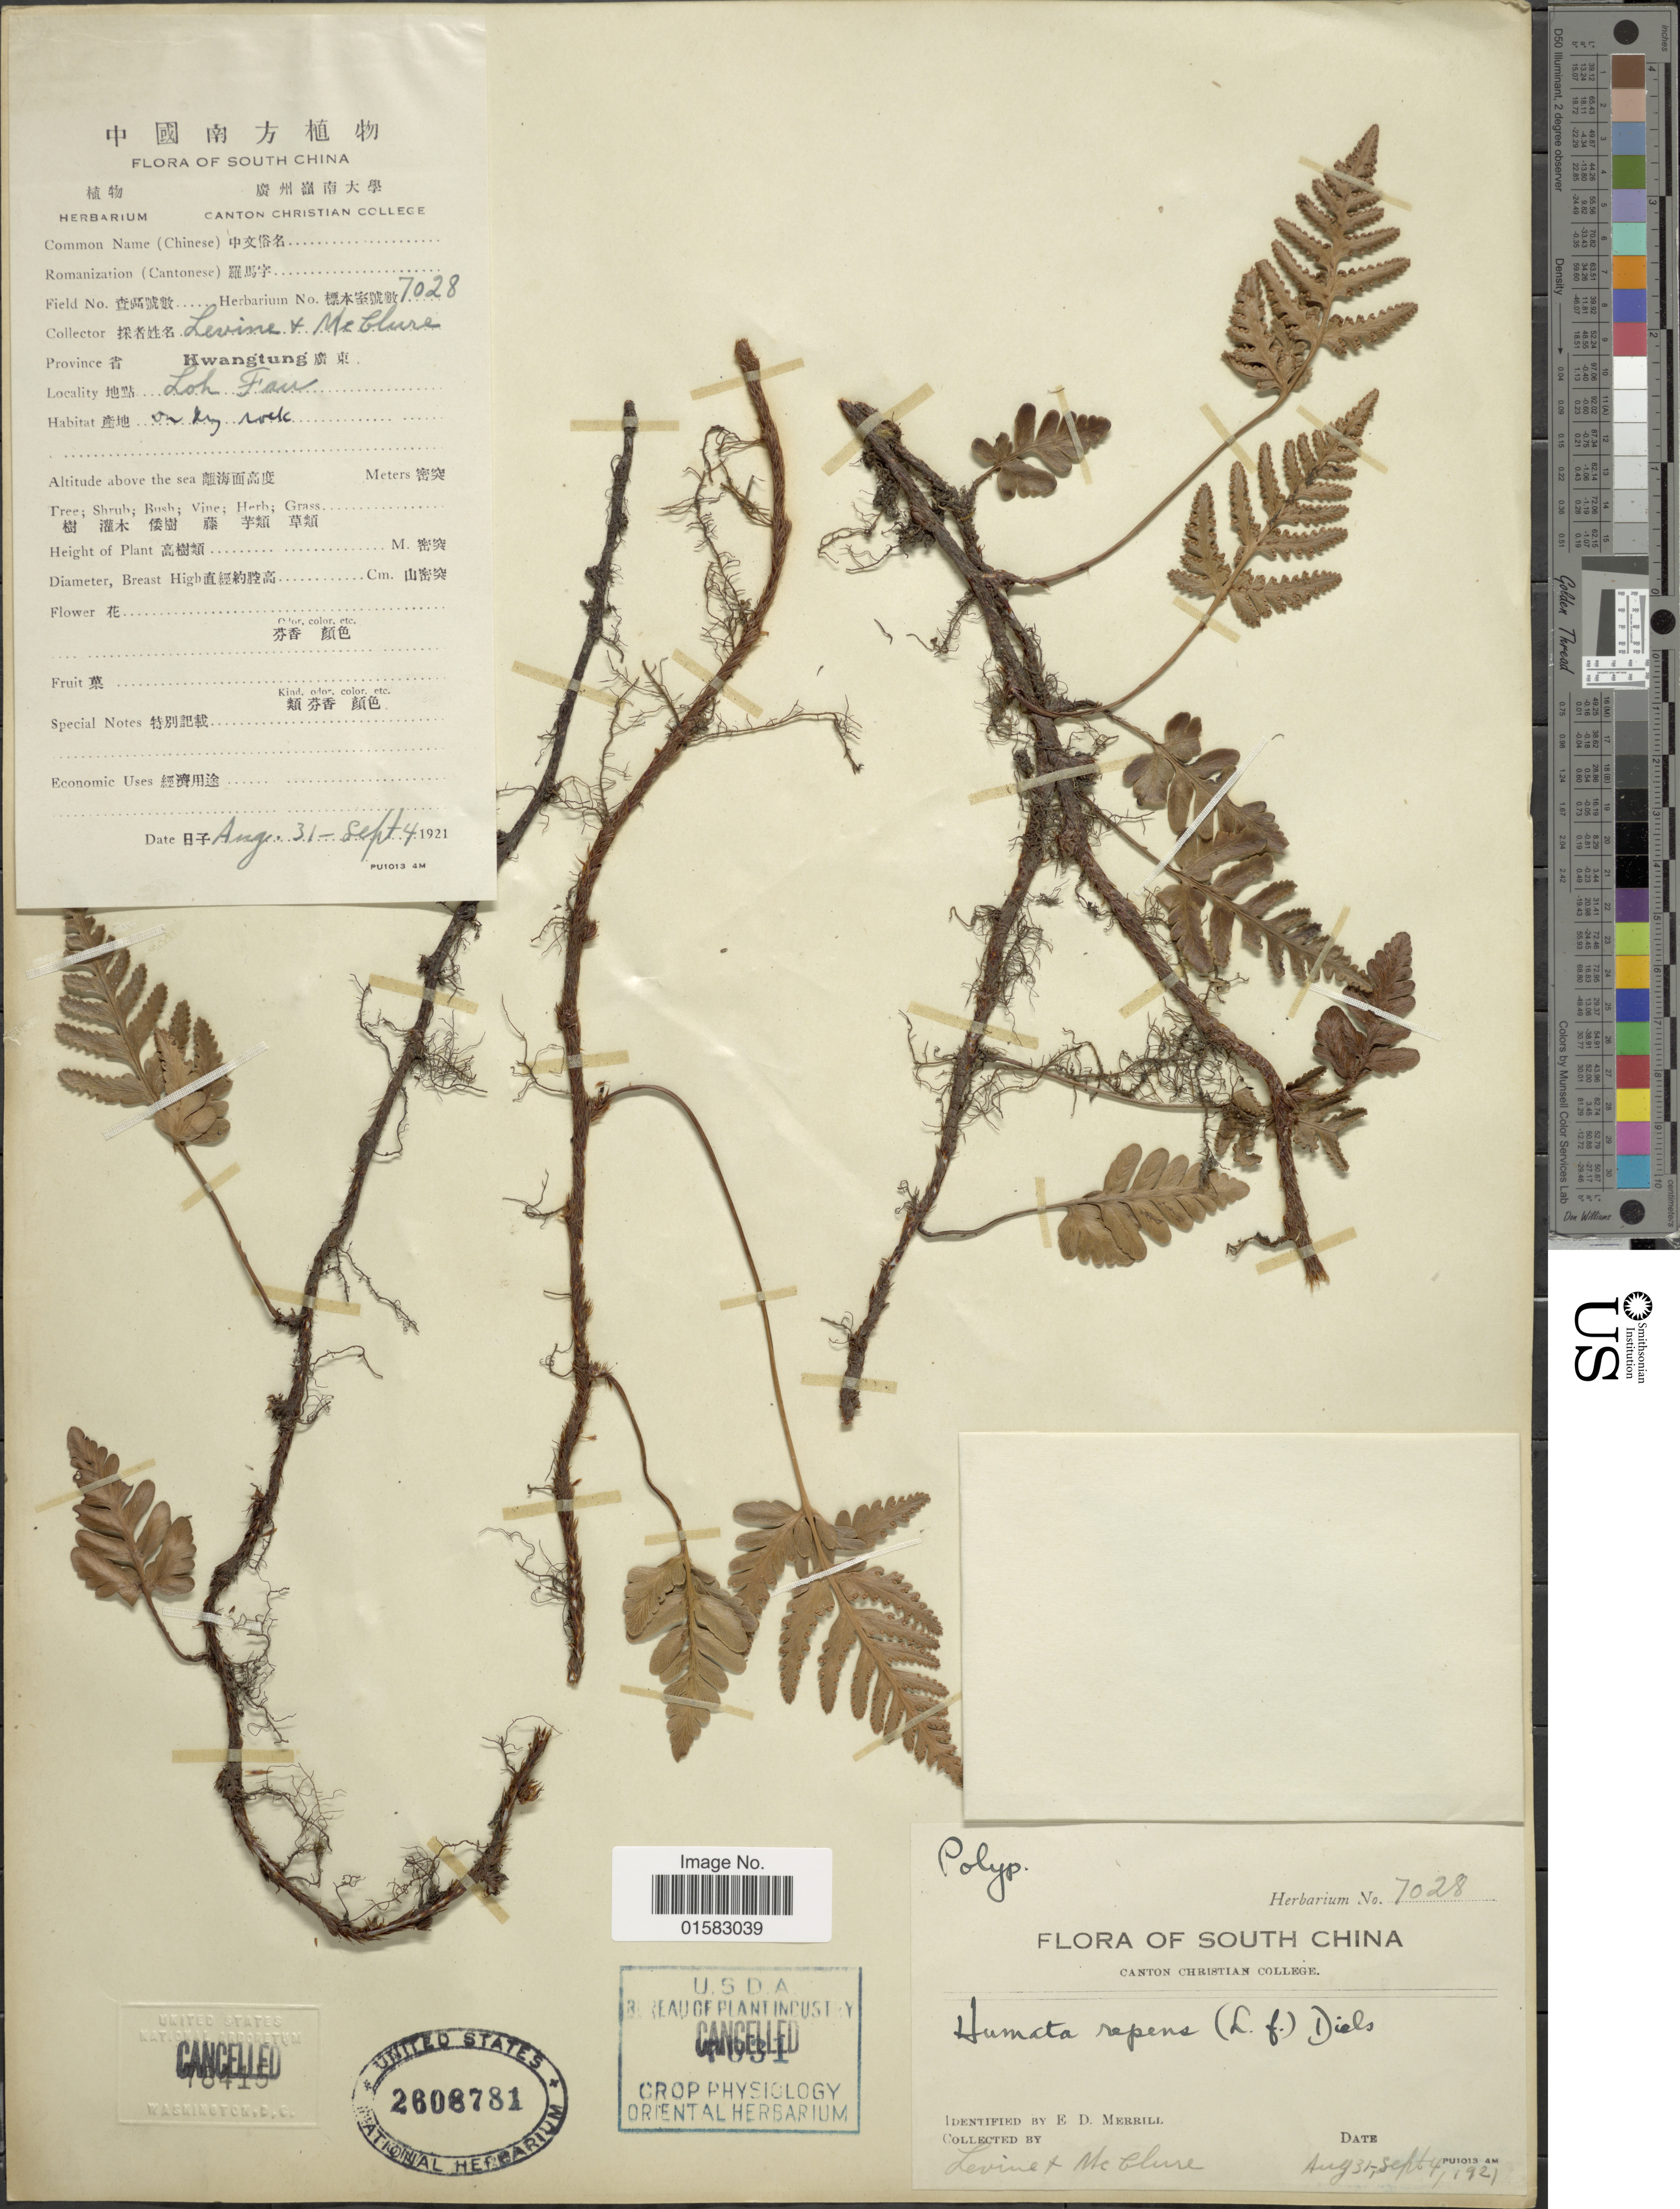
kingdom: Plantae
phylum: Tracheophyta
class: Polypodiopsida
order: Polypodiales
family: Davalliaceae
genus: Davallia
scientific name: Davallia repens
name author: (L. f.) Kuhn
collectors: -. Levine & McClure, --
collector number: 7028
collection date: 1921-08-31/1921-09-04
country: China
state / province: Guangdong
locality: Kwangtung, Loh Fau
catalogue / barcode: US 2608781